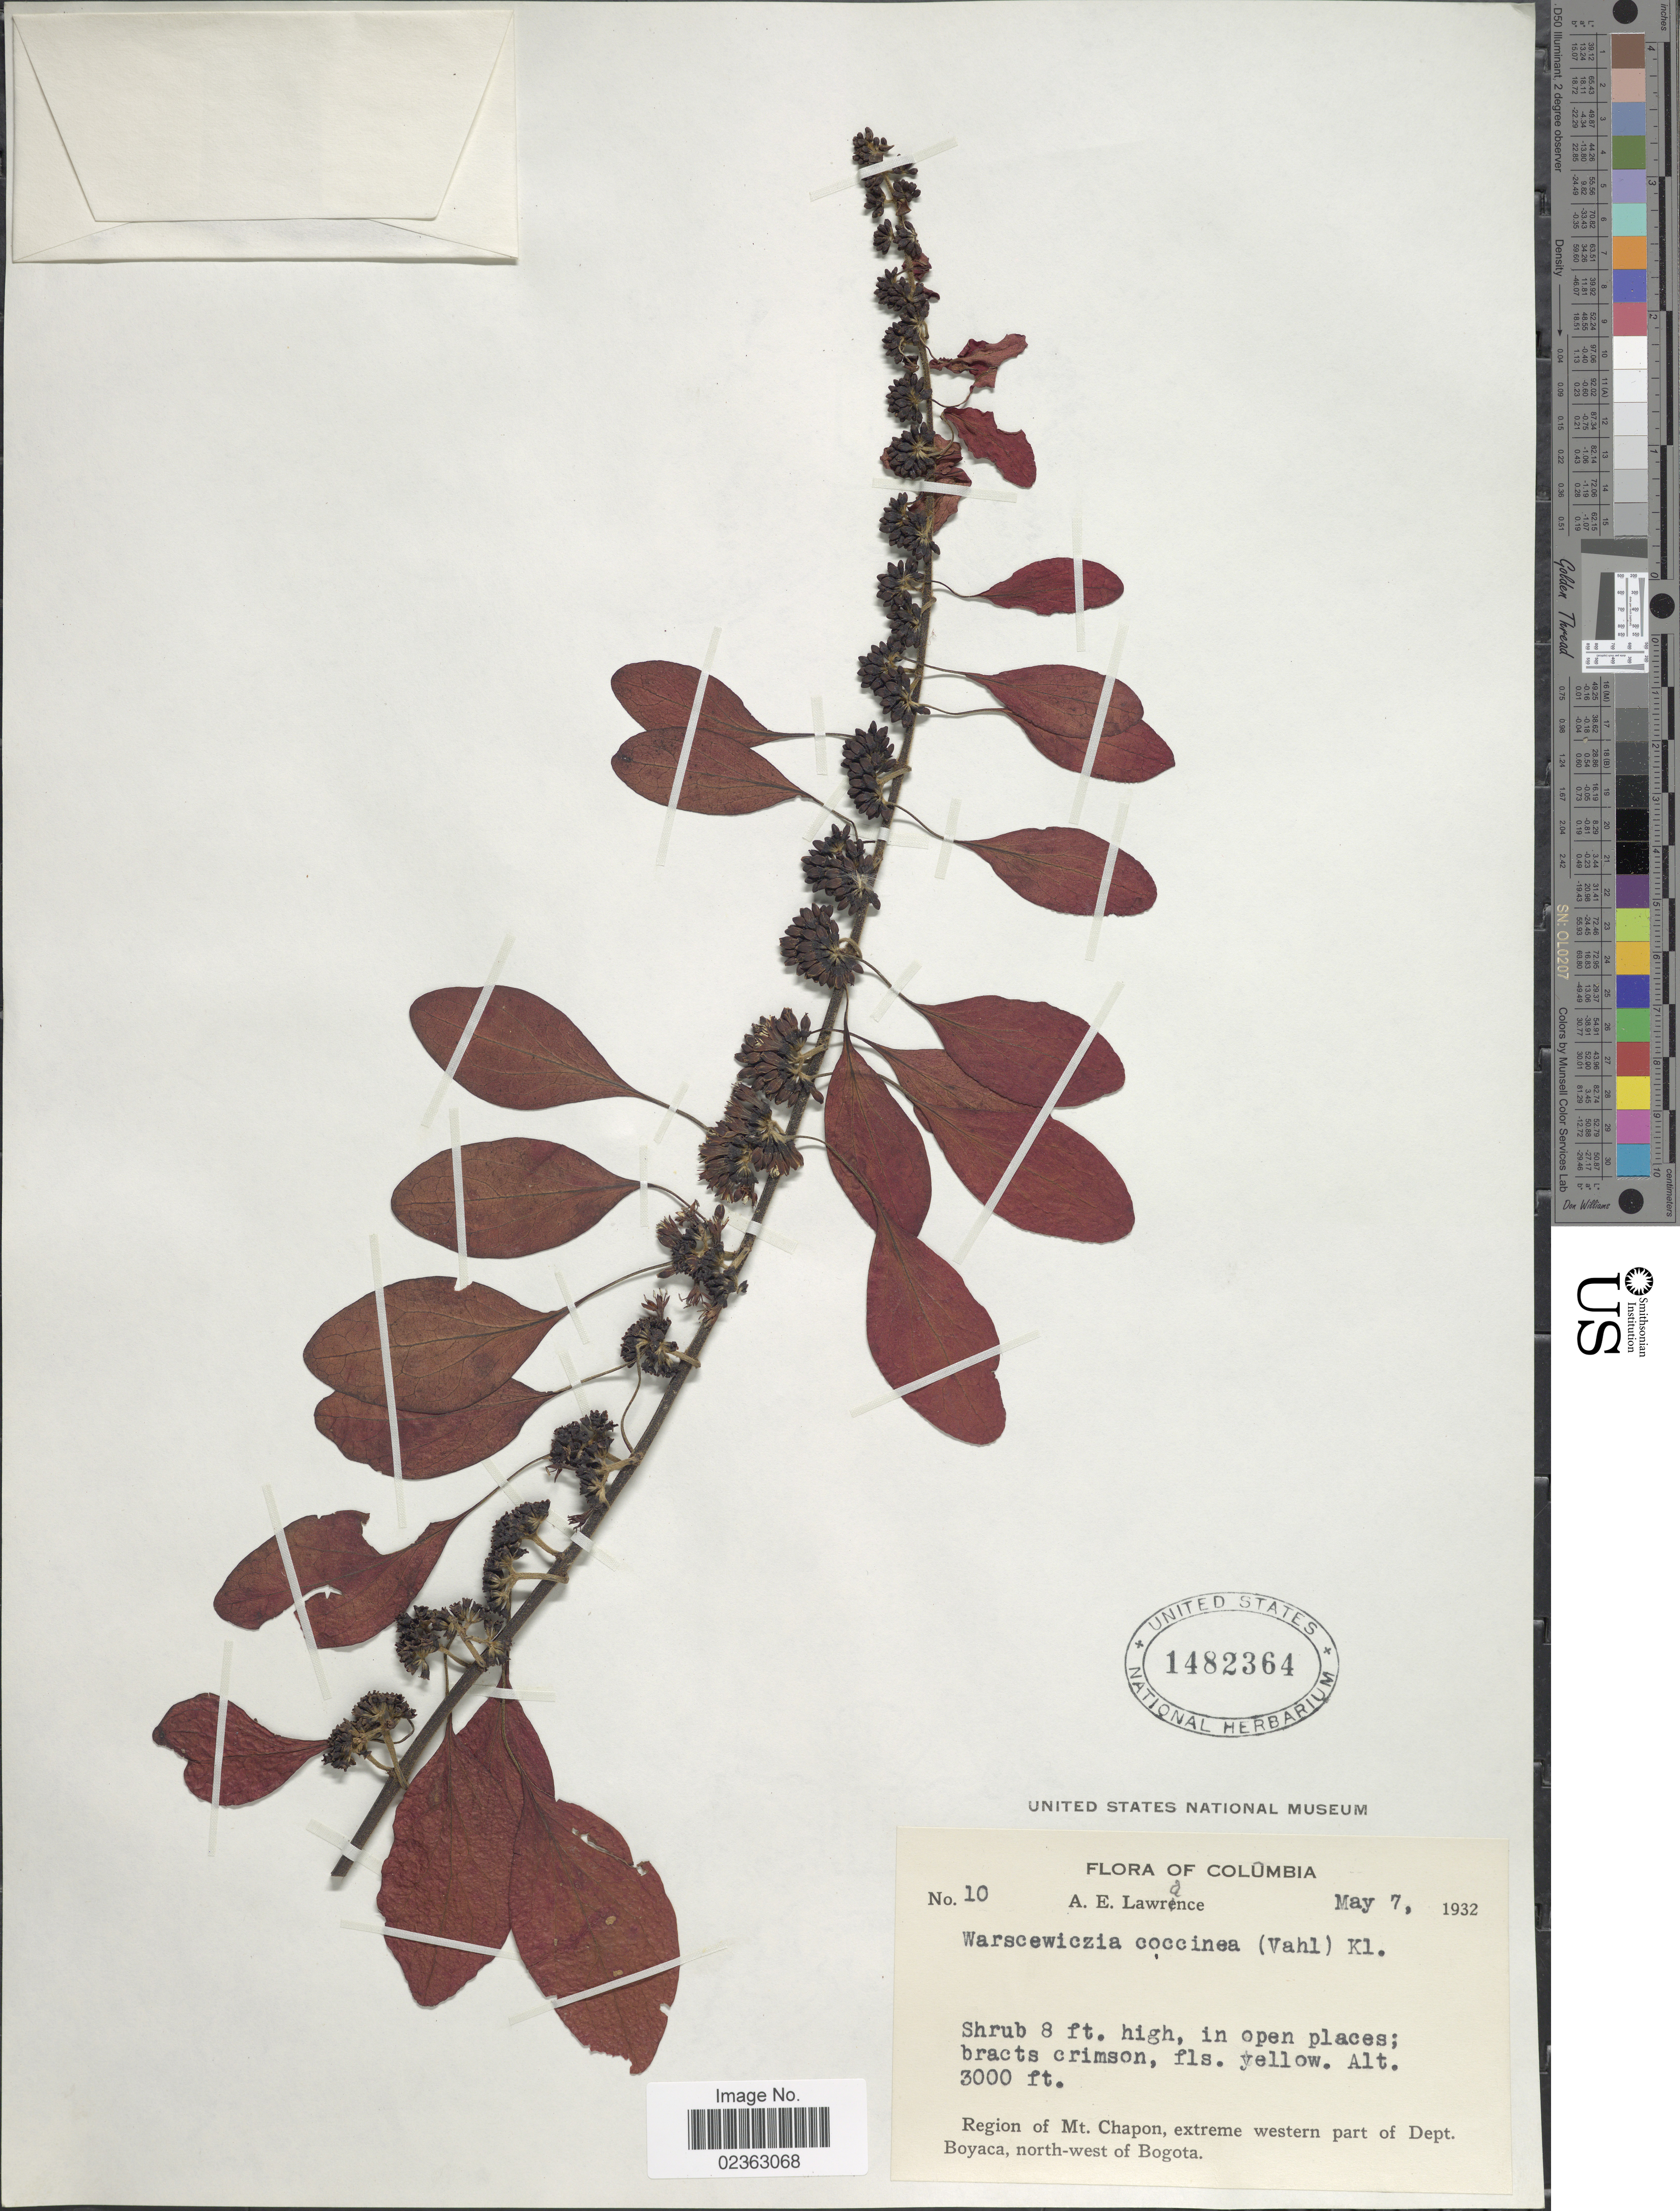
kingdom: Plantae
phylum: Tracheophyta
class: Magnoliopsida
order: Gentianales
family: Rubiaceae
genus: Warszewiczia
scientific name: Warszewiczia coccinea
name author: (Vahl) Klotzsch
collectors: A. Lawrance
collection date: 1932-05-10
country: Colombia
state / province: Boyacá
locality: Region of Mt. Chapon, extreme western part of Dept. Boyaca, north-west of Bogota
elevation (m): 914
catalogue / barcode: US 1482364